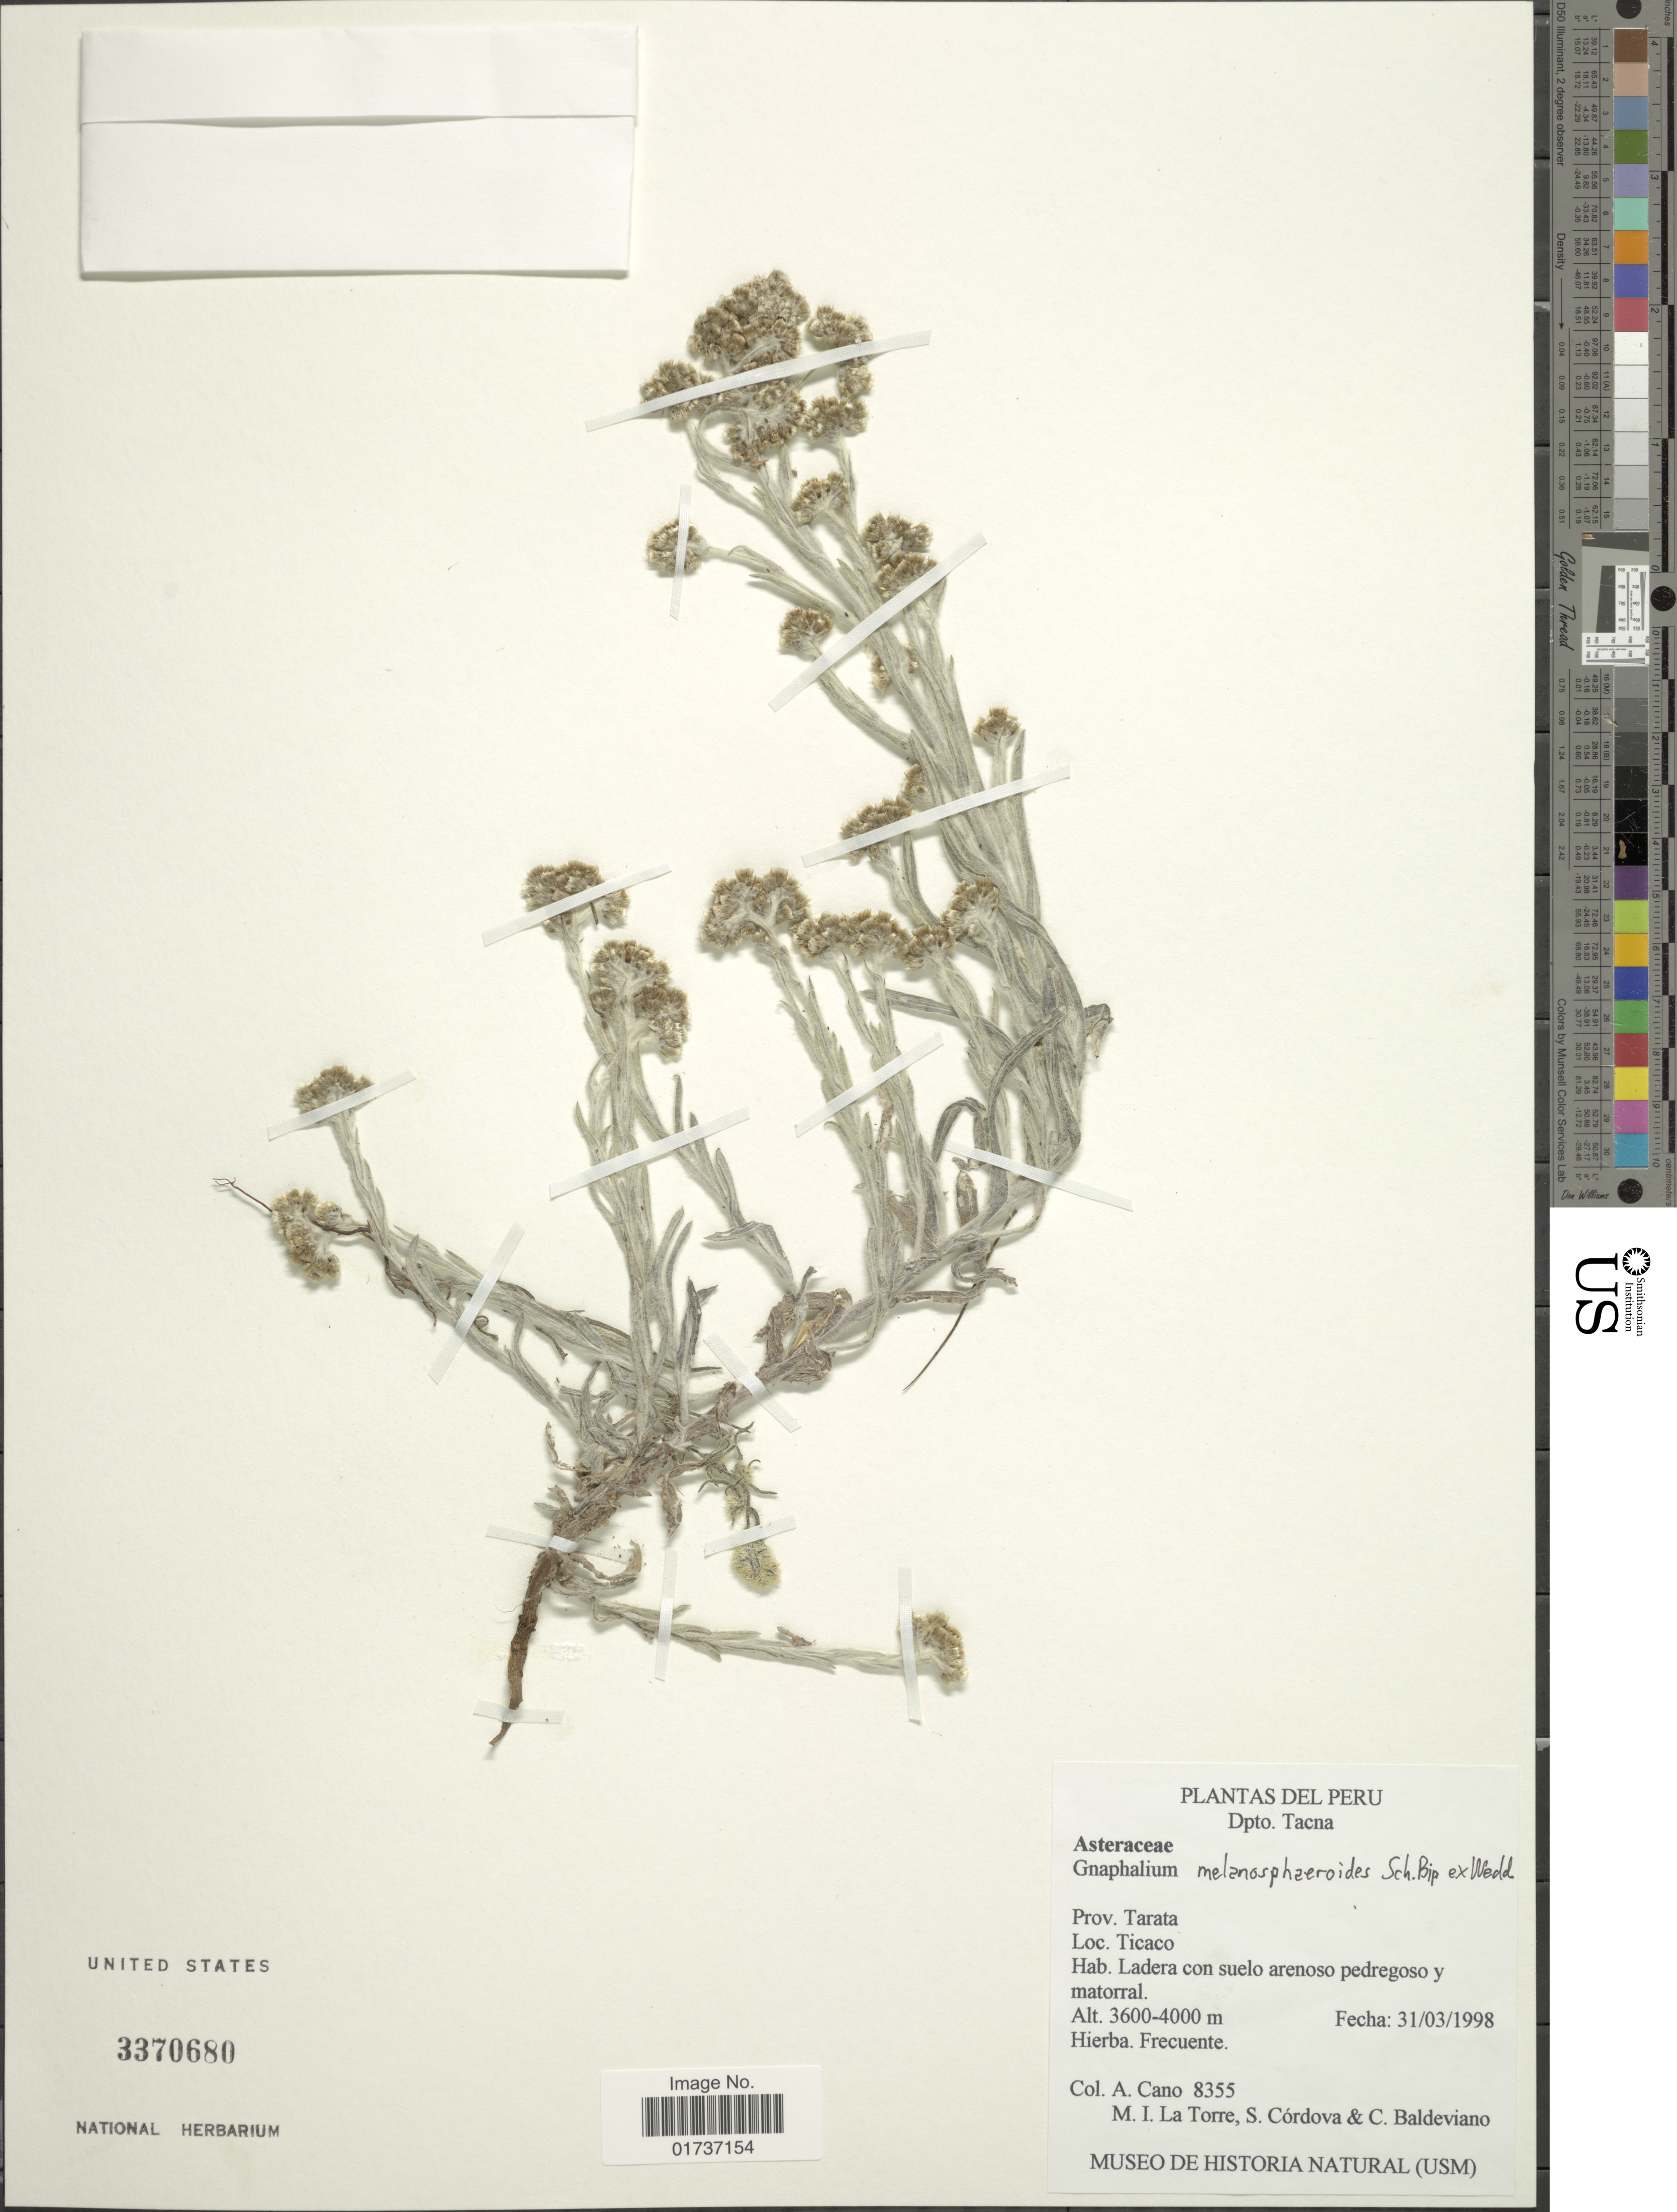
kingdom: Plantae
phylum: Tracheophyta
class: Magnoliopsida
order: Asterales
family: Asteraceae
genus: Gnaphalium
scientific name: Gnaphalium melanosphaeroides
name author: Sch. Bip. & Wedd.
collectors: A. Cano, M. I. La Torre, S. Cordova & C. Baldevianio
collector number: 8355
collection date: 1998-03-31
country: Peru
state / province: Tacna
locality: Dpto Tacna, prov. Tarata, Ticaco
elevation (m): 3600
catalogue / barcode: US 3370680